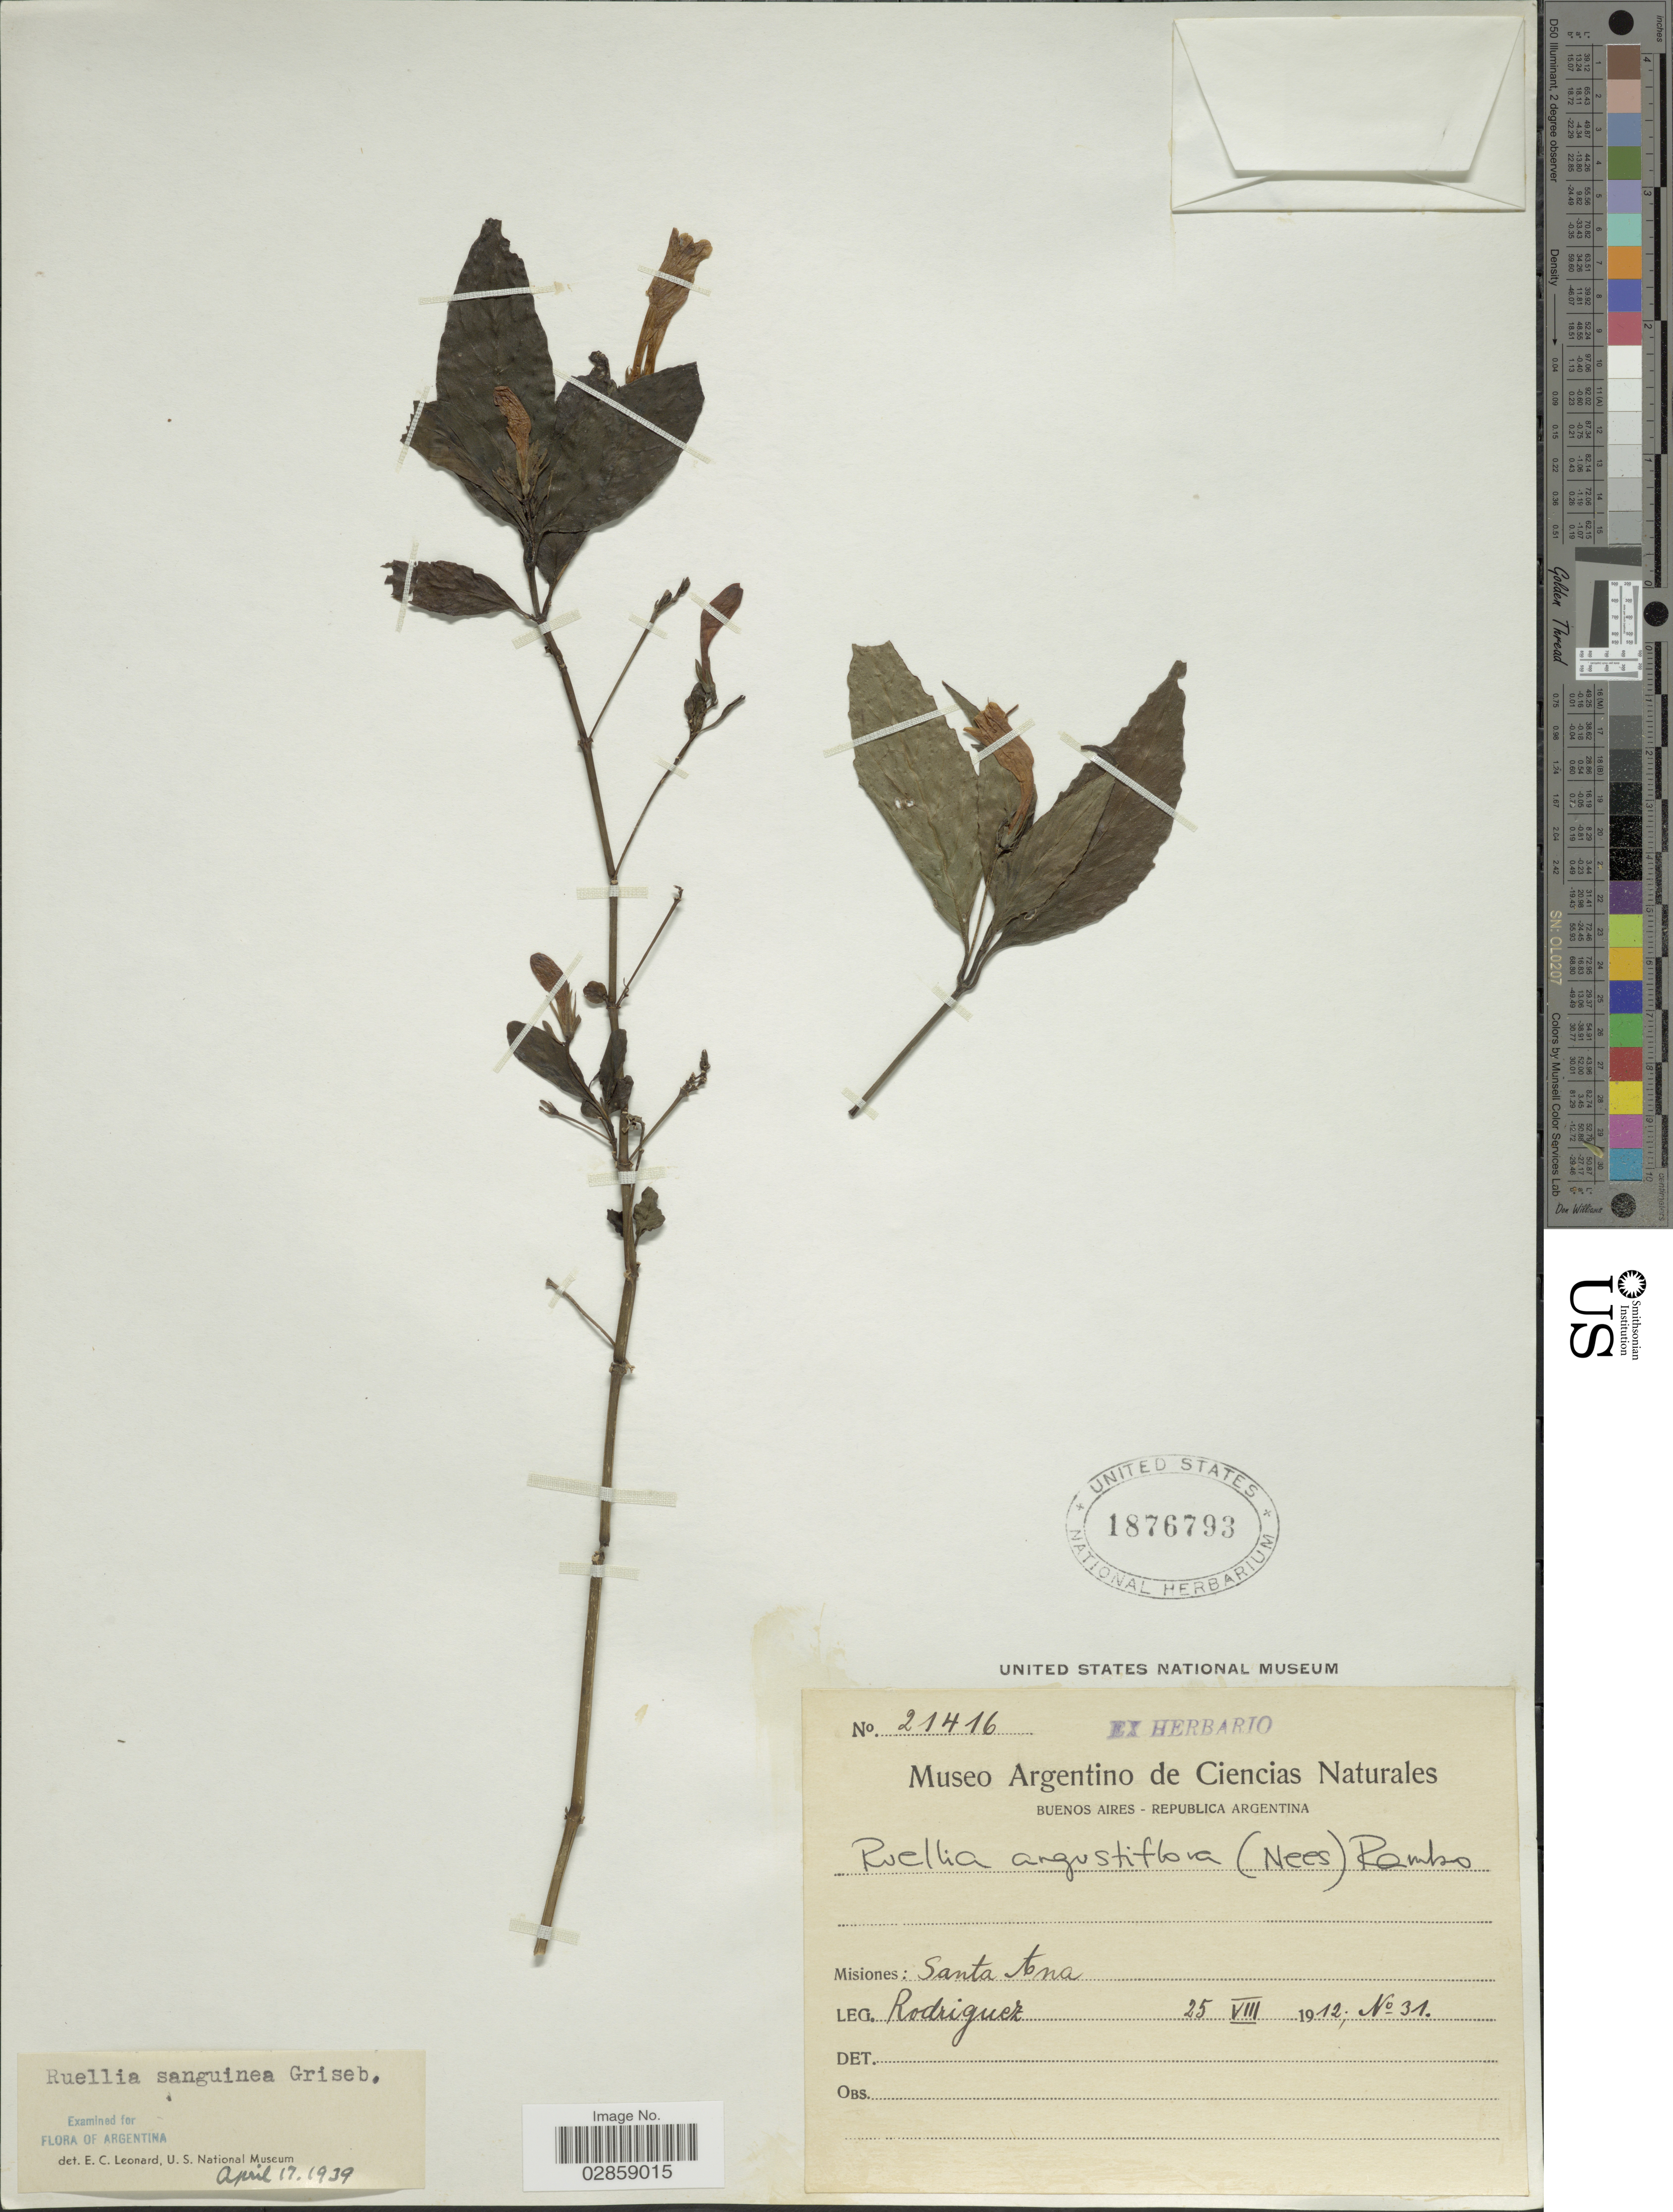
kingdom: Plantae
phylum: Tracheophyta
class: Magnoliopsida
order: Lamiales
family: Acanthaceae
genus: Ruellia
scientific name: Ruellia angustiflora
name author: (Nees) Lindau ex Rambo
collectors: Rodriguez, --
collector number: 31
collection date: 1912-08-25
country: Argentina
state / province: Misiones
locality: Santa Ana.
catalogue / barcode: US 1876793